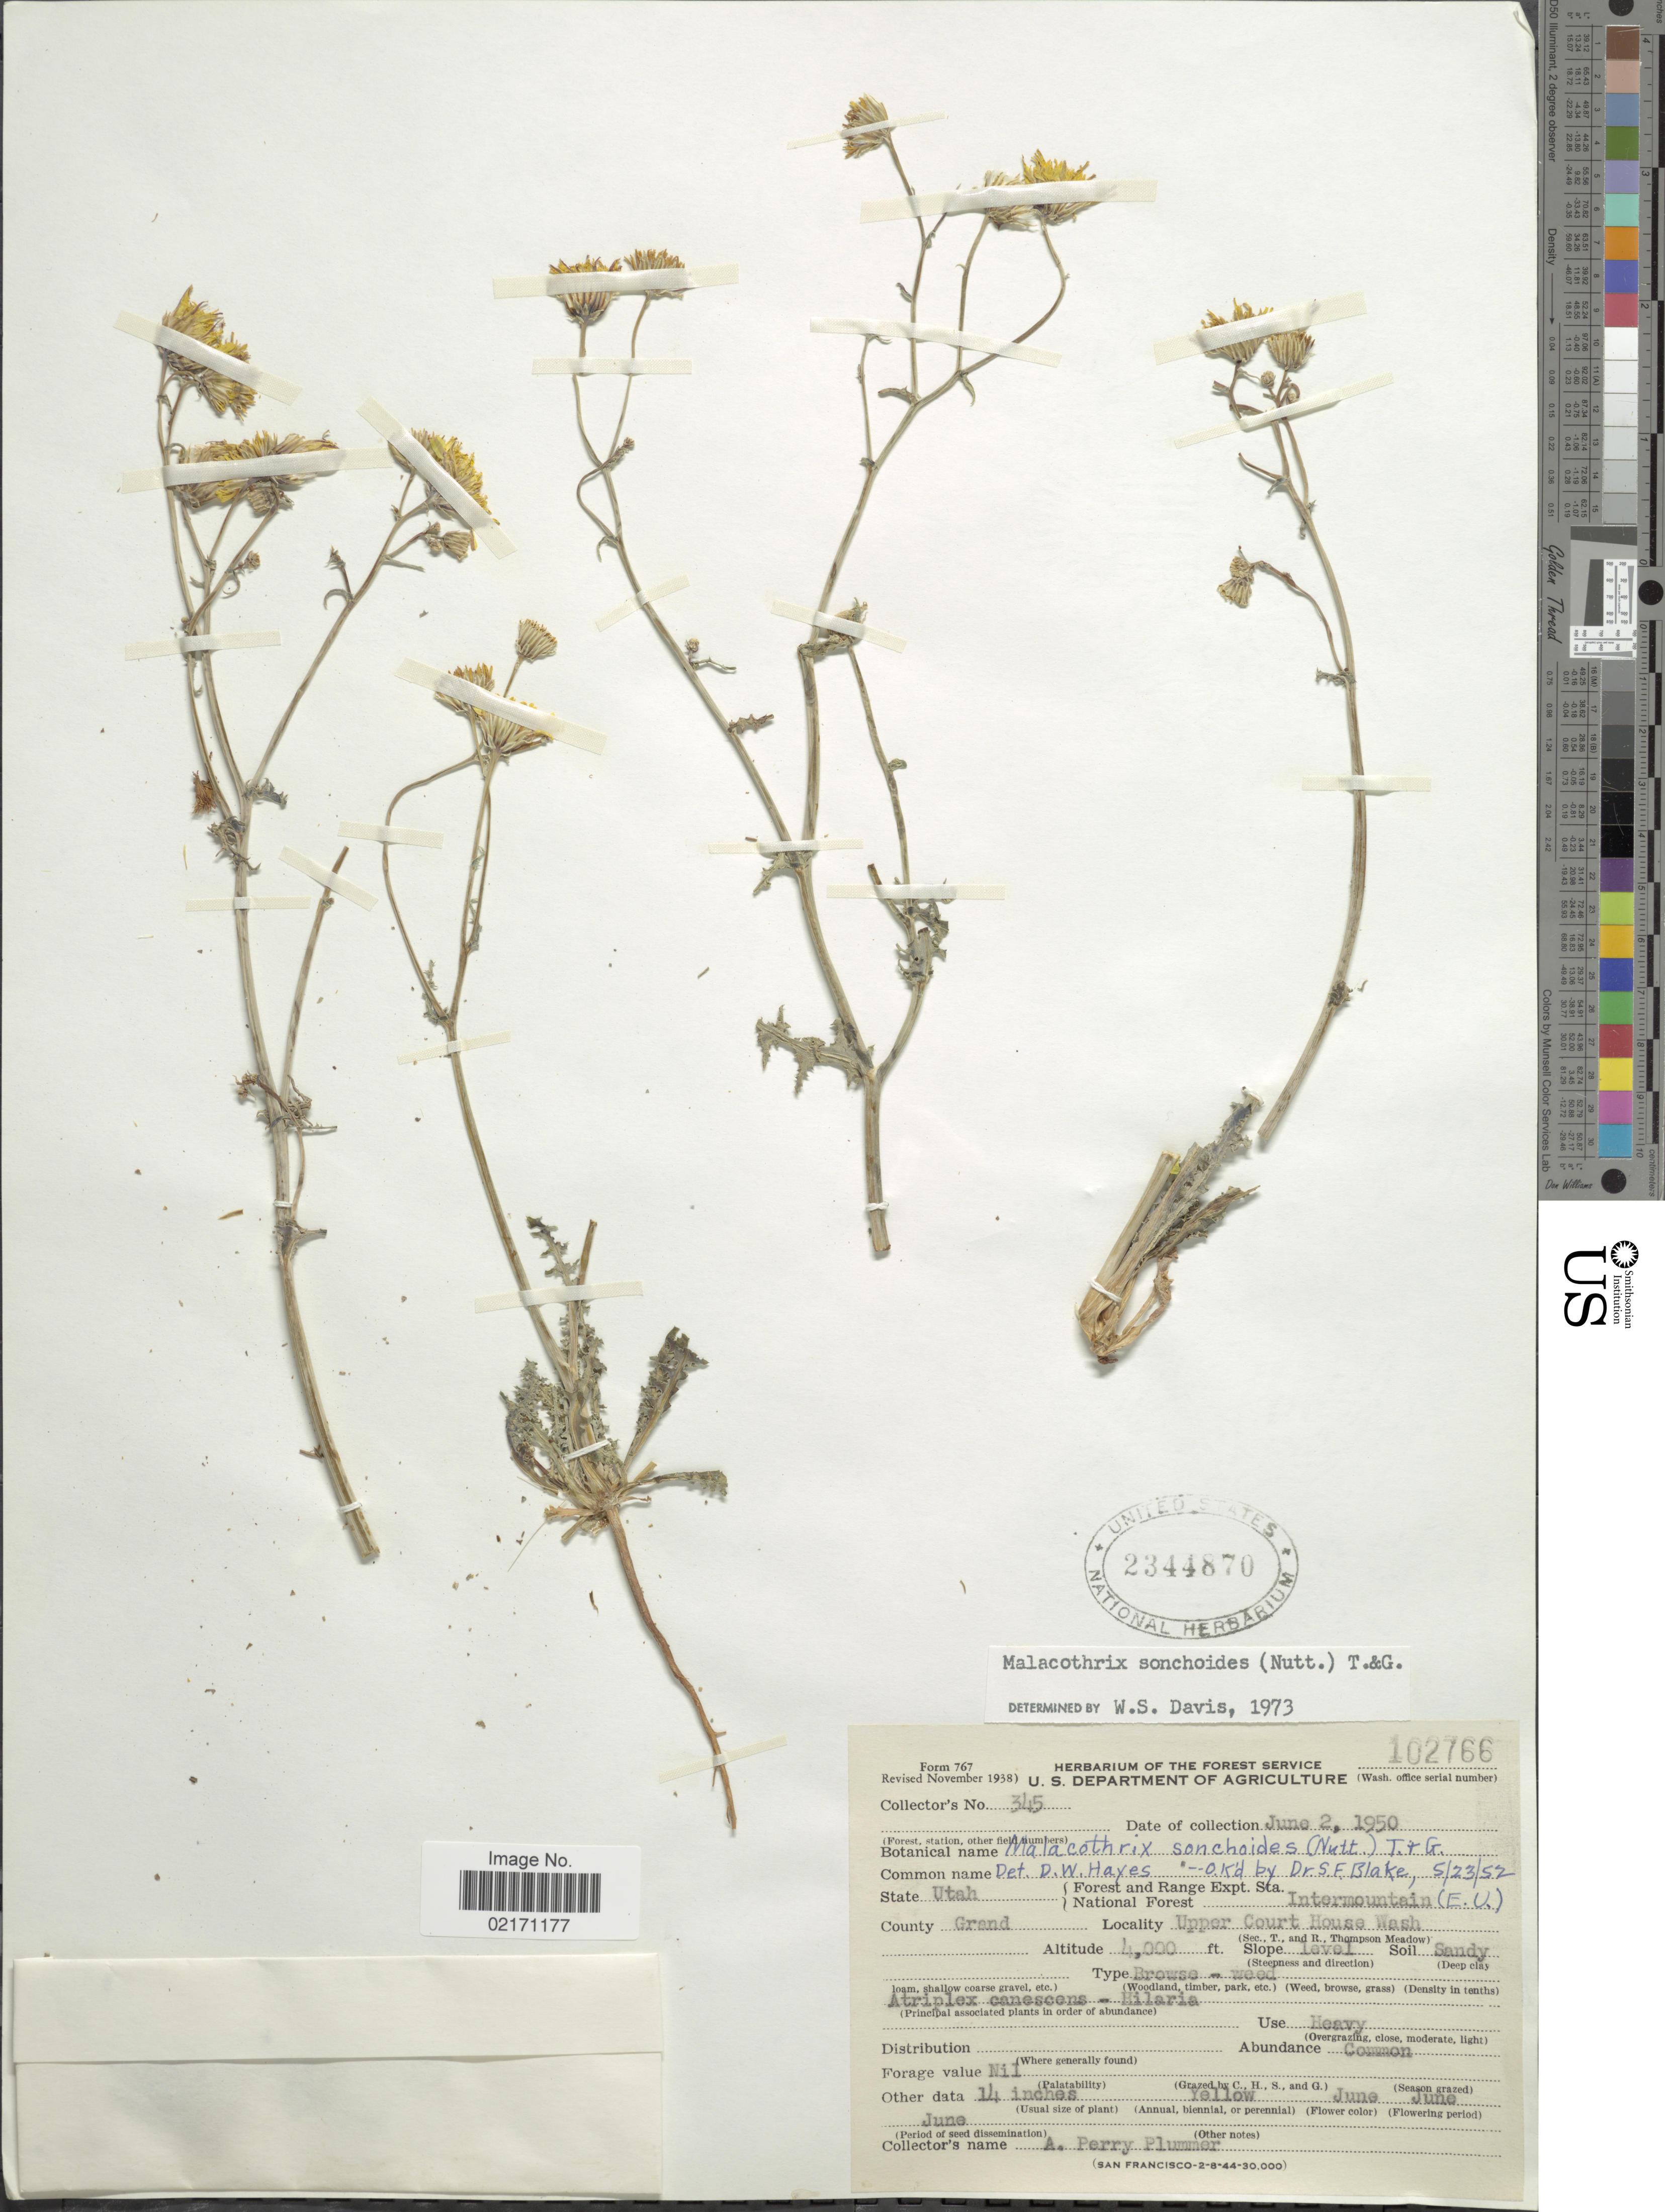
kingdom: Plantae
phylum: Tracheophyta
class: Magnoliopsida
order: Asterales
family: Asteraceae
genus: Malacothrix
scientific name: Malacothrix sonchoides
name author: (Nutt.) Torr. & A. Gray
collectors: A. Plummer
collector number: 345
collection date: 1950-06-02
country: United States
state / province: Utah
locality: Intermountain, Upper Court House Wash, County Grand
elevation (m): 1219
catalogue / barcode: US 2344870